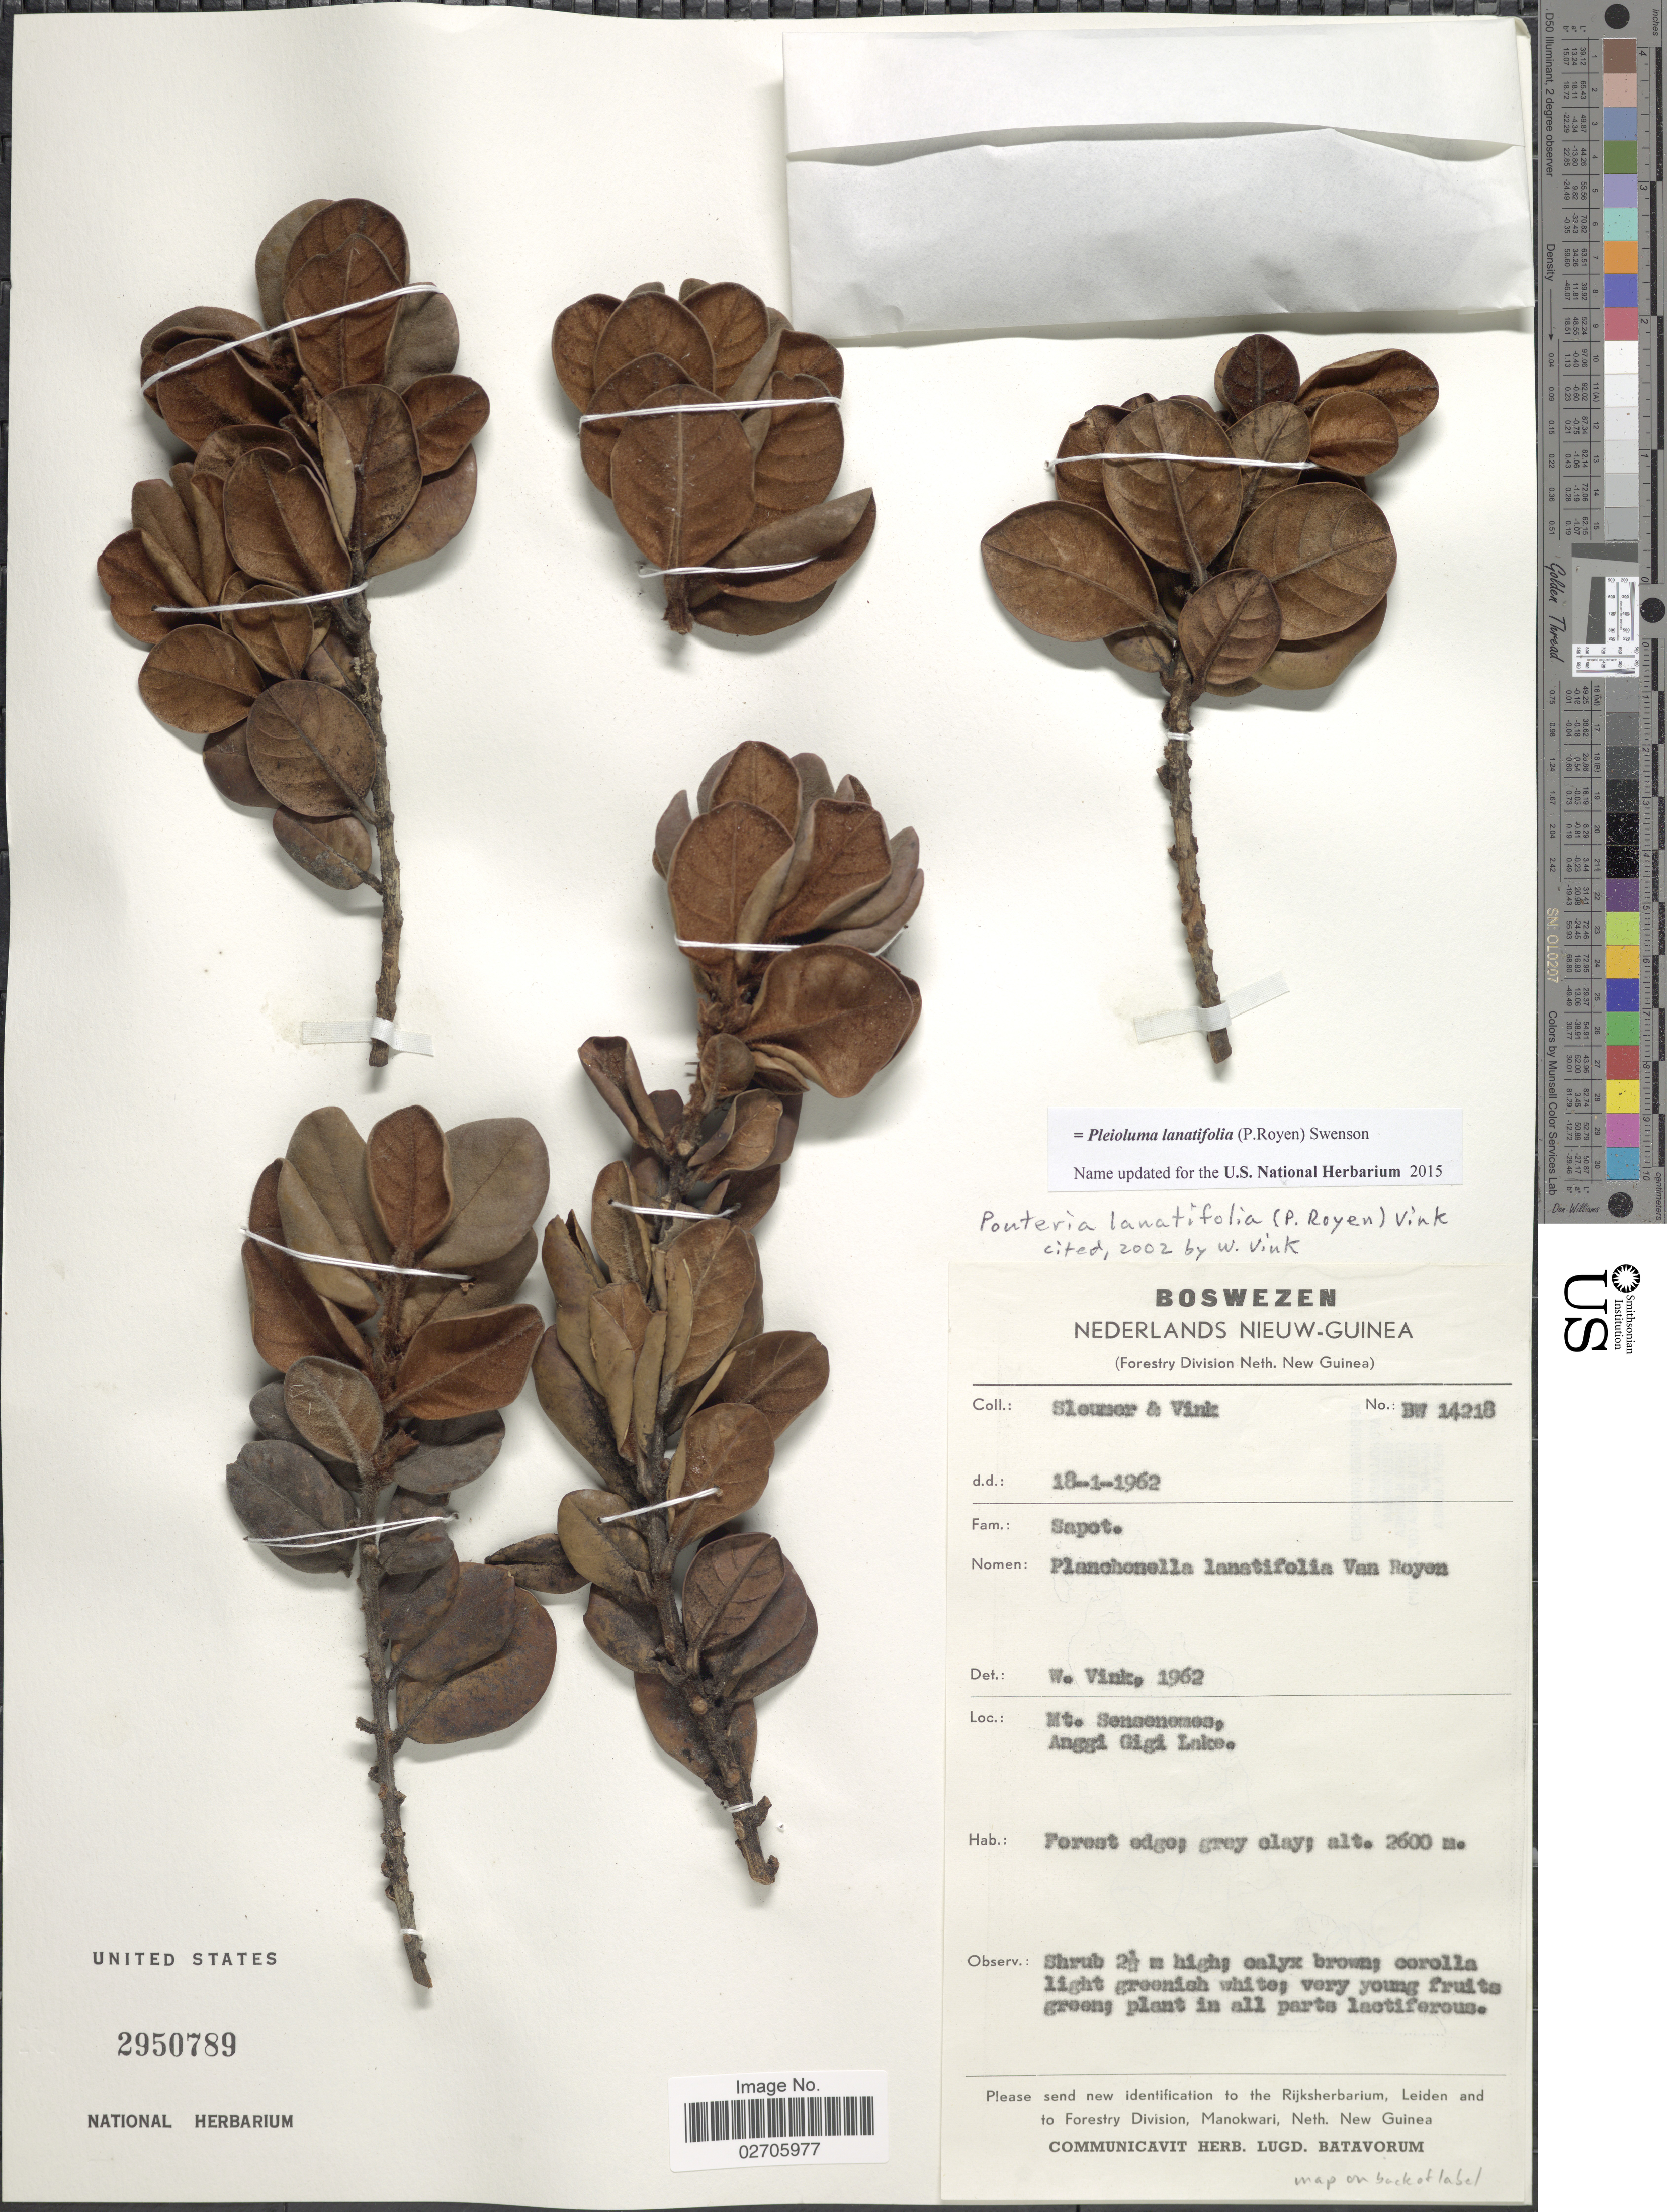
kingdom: Plantae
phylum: Tracheophyta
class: Magnoliopsida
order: Ericales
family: Sapotaceae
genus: Pleioluma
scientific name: Pleioluma lanatifolia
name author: (P. Royen) Swenson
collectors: Sleumer & -. Vink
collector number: BW 14218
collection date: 1962-01-18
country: Indonesia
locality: Nederlands Nieuw-Guinea. Mt. Sensenemes, Anggi Gigi Lake.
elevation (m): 2600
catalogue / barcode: US 2950789